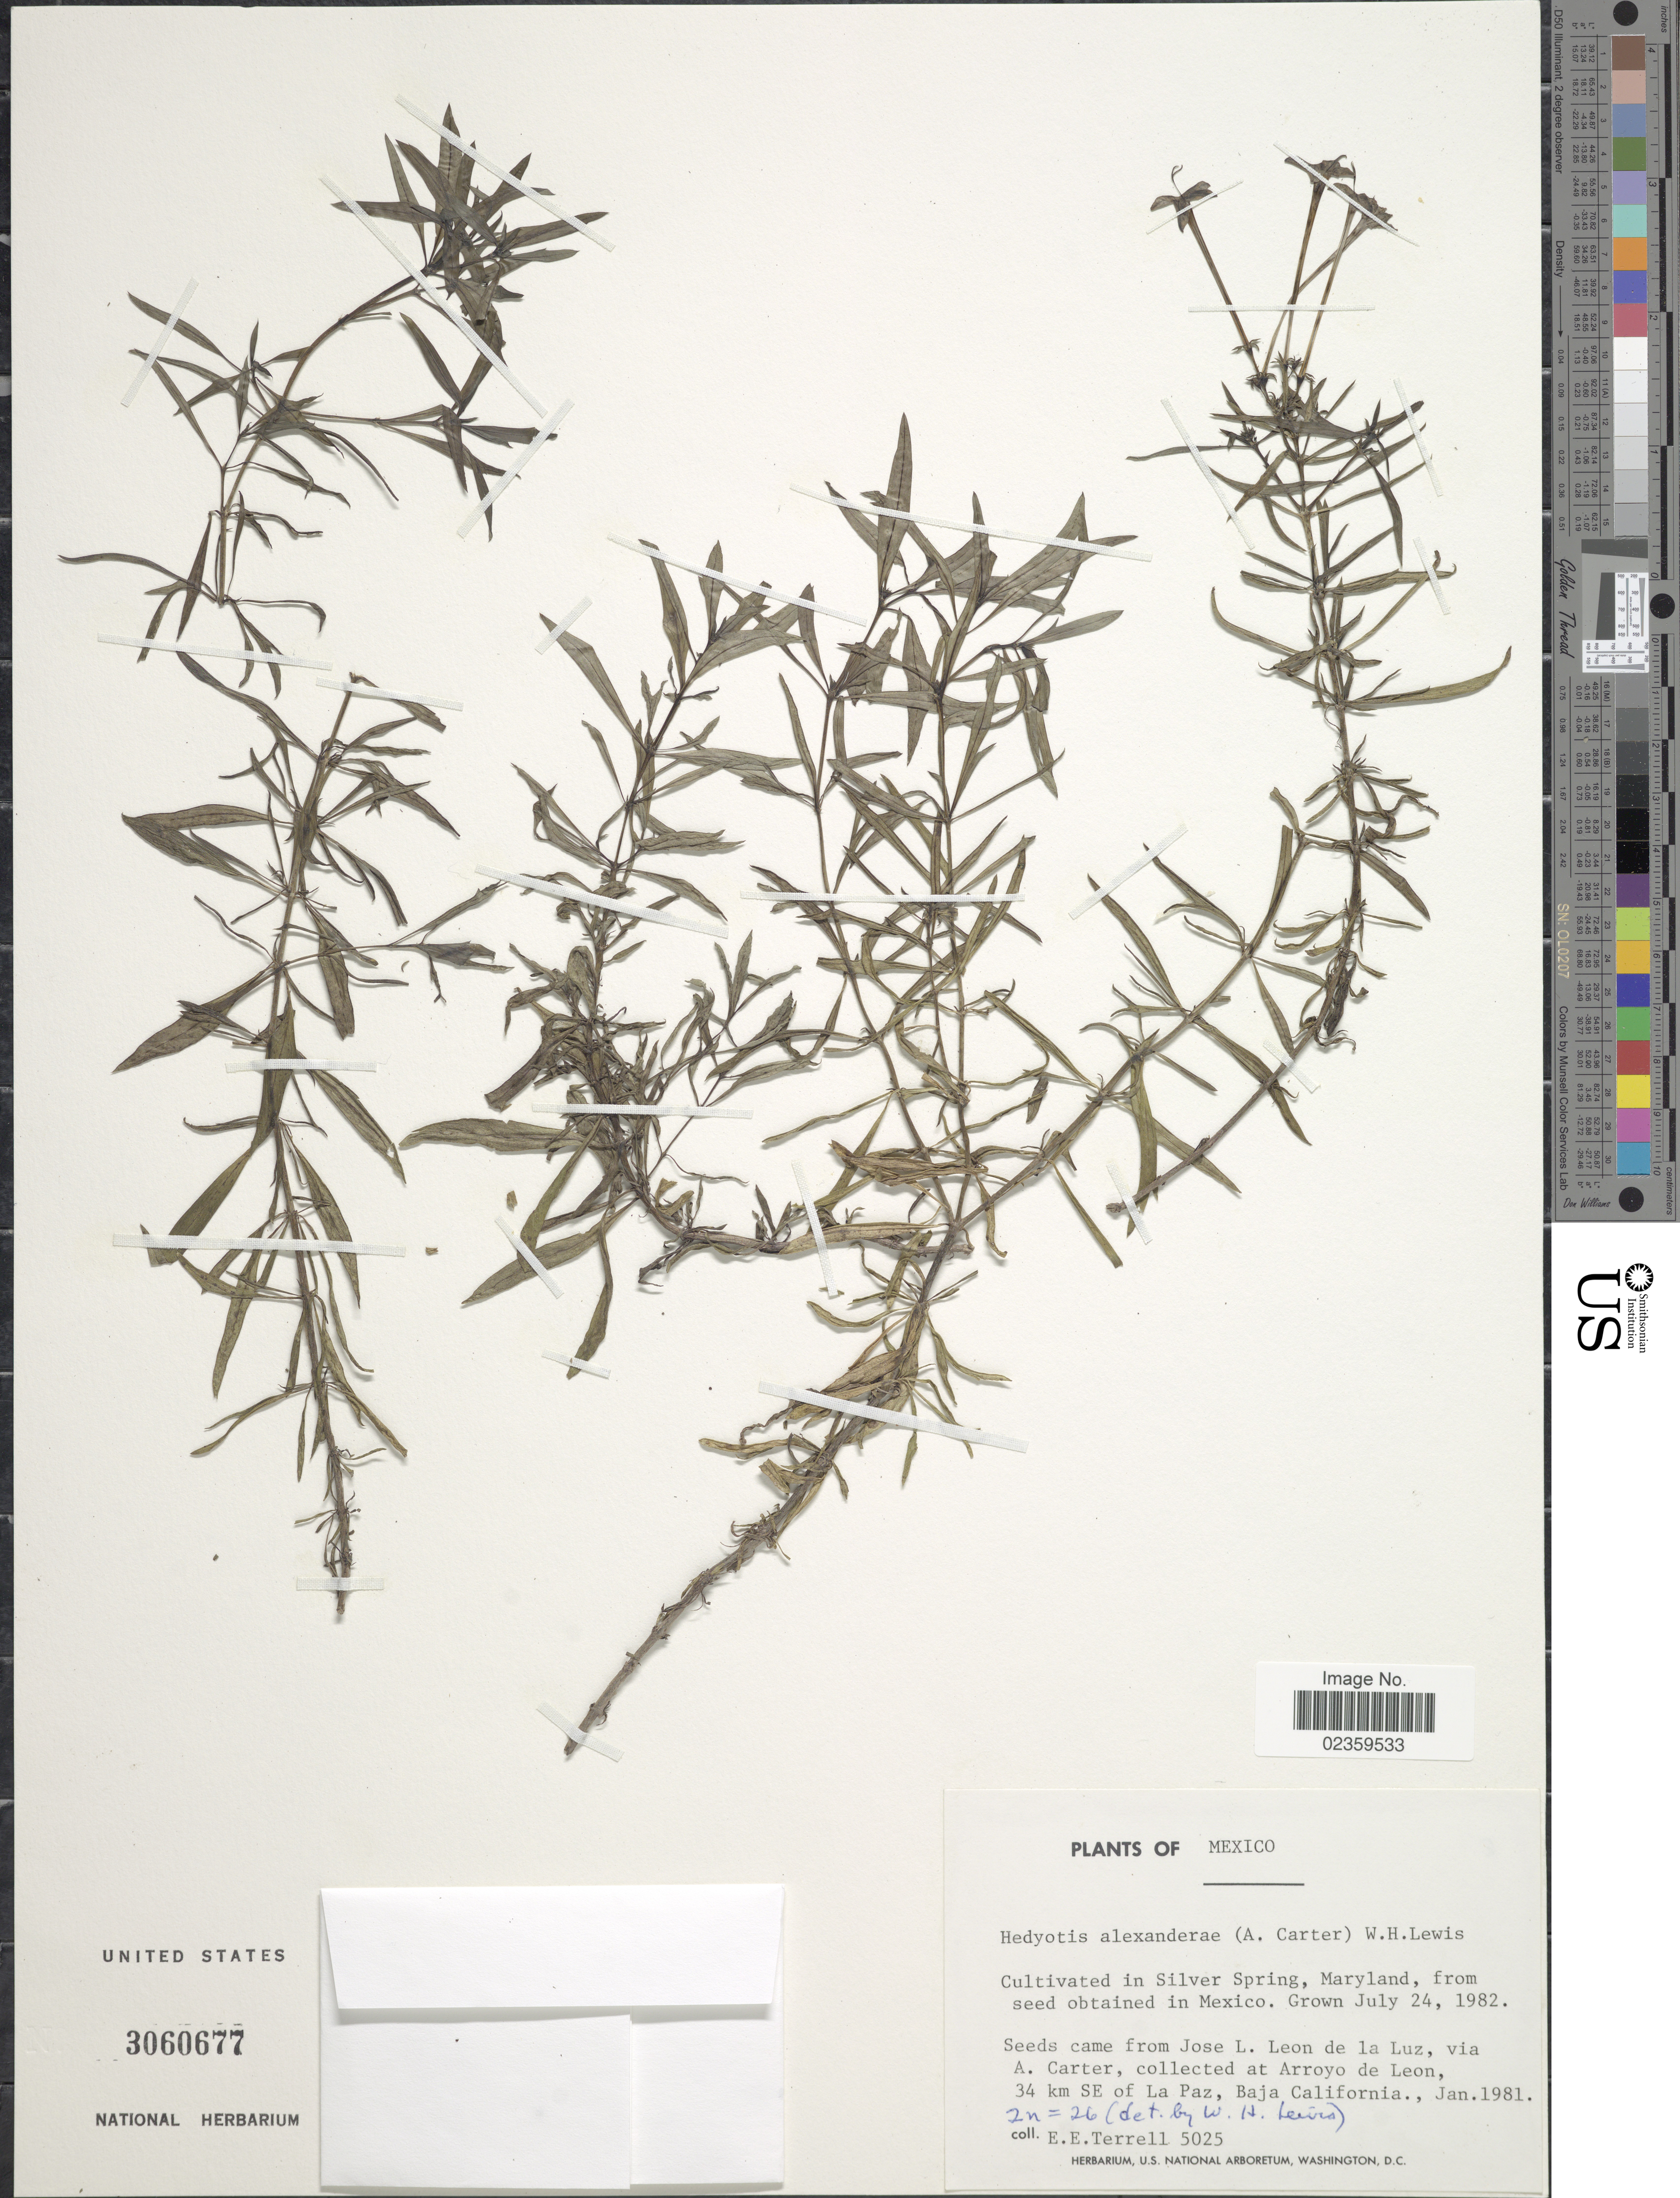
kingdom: Plantae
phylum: Tracheophyta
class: Magnoliopsida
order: Gentianales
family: Rubiaceae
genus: Carterella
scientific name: Carterella alexanderae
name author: (A.M. Carter) Terrell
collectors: E. E. Terrell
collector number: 5025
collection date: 1982-07-24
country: United States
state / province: Maryland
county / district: Montgomery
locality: Cultivated in Silver Spring, Maryland, from seed obtained in Mexico. Seeds came from Jose L. Leon de la Luz, via A. Carter, collected at Arroyo de Leon, 34 km SE of La Paz, Baja California, Jan. 1981.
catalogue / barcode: US 3060677